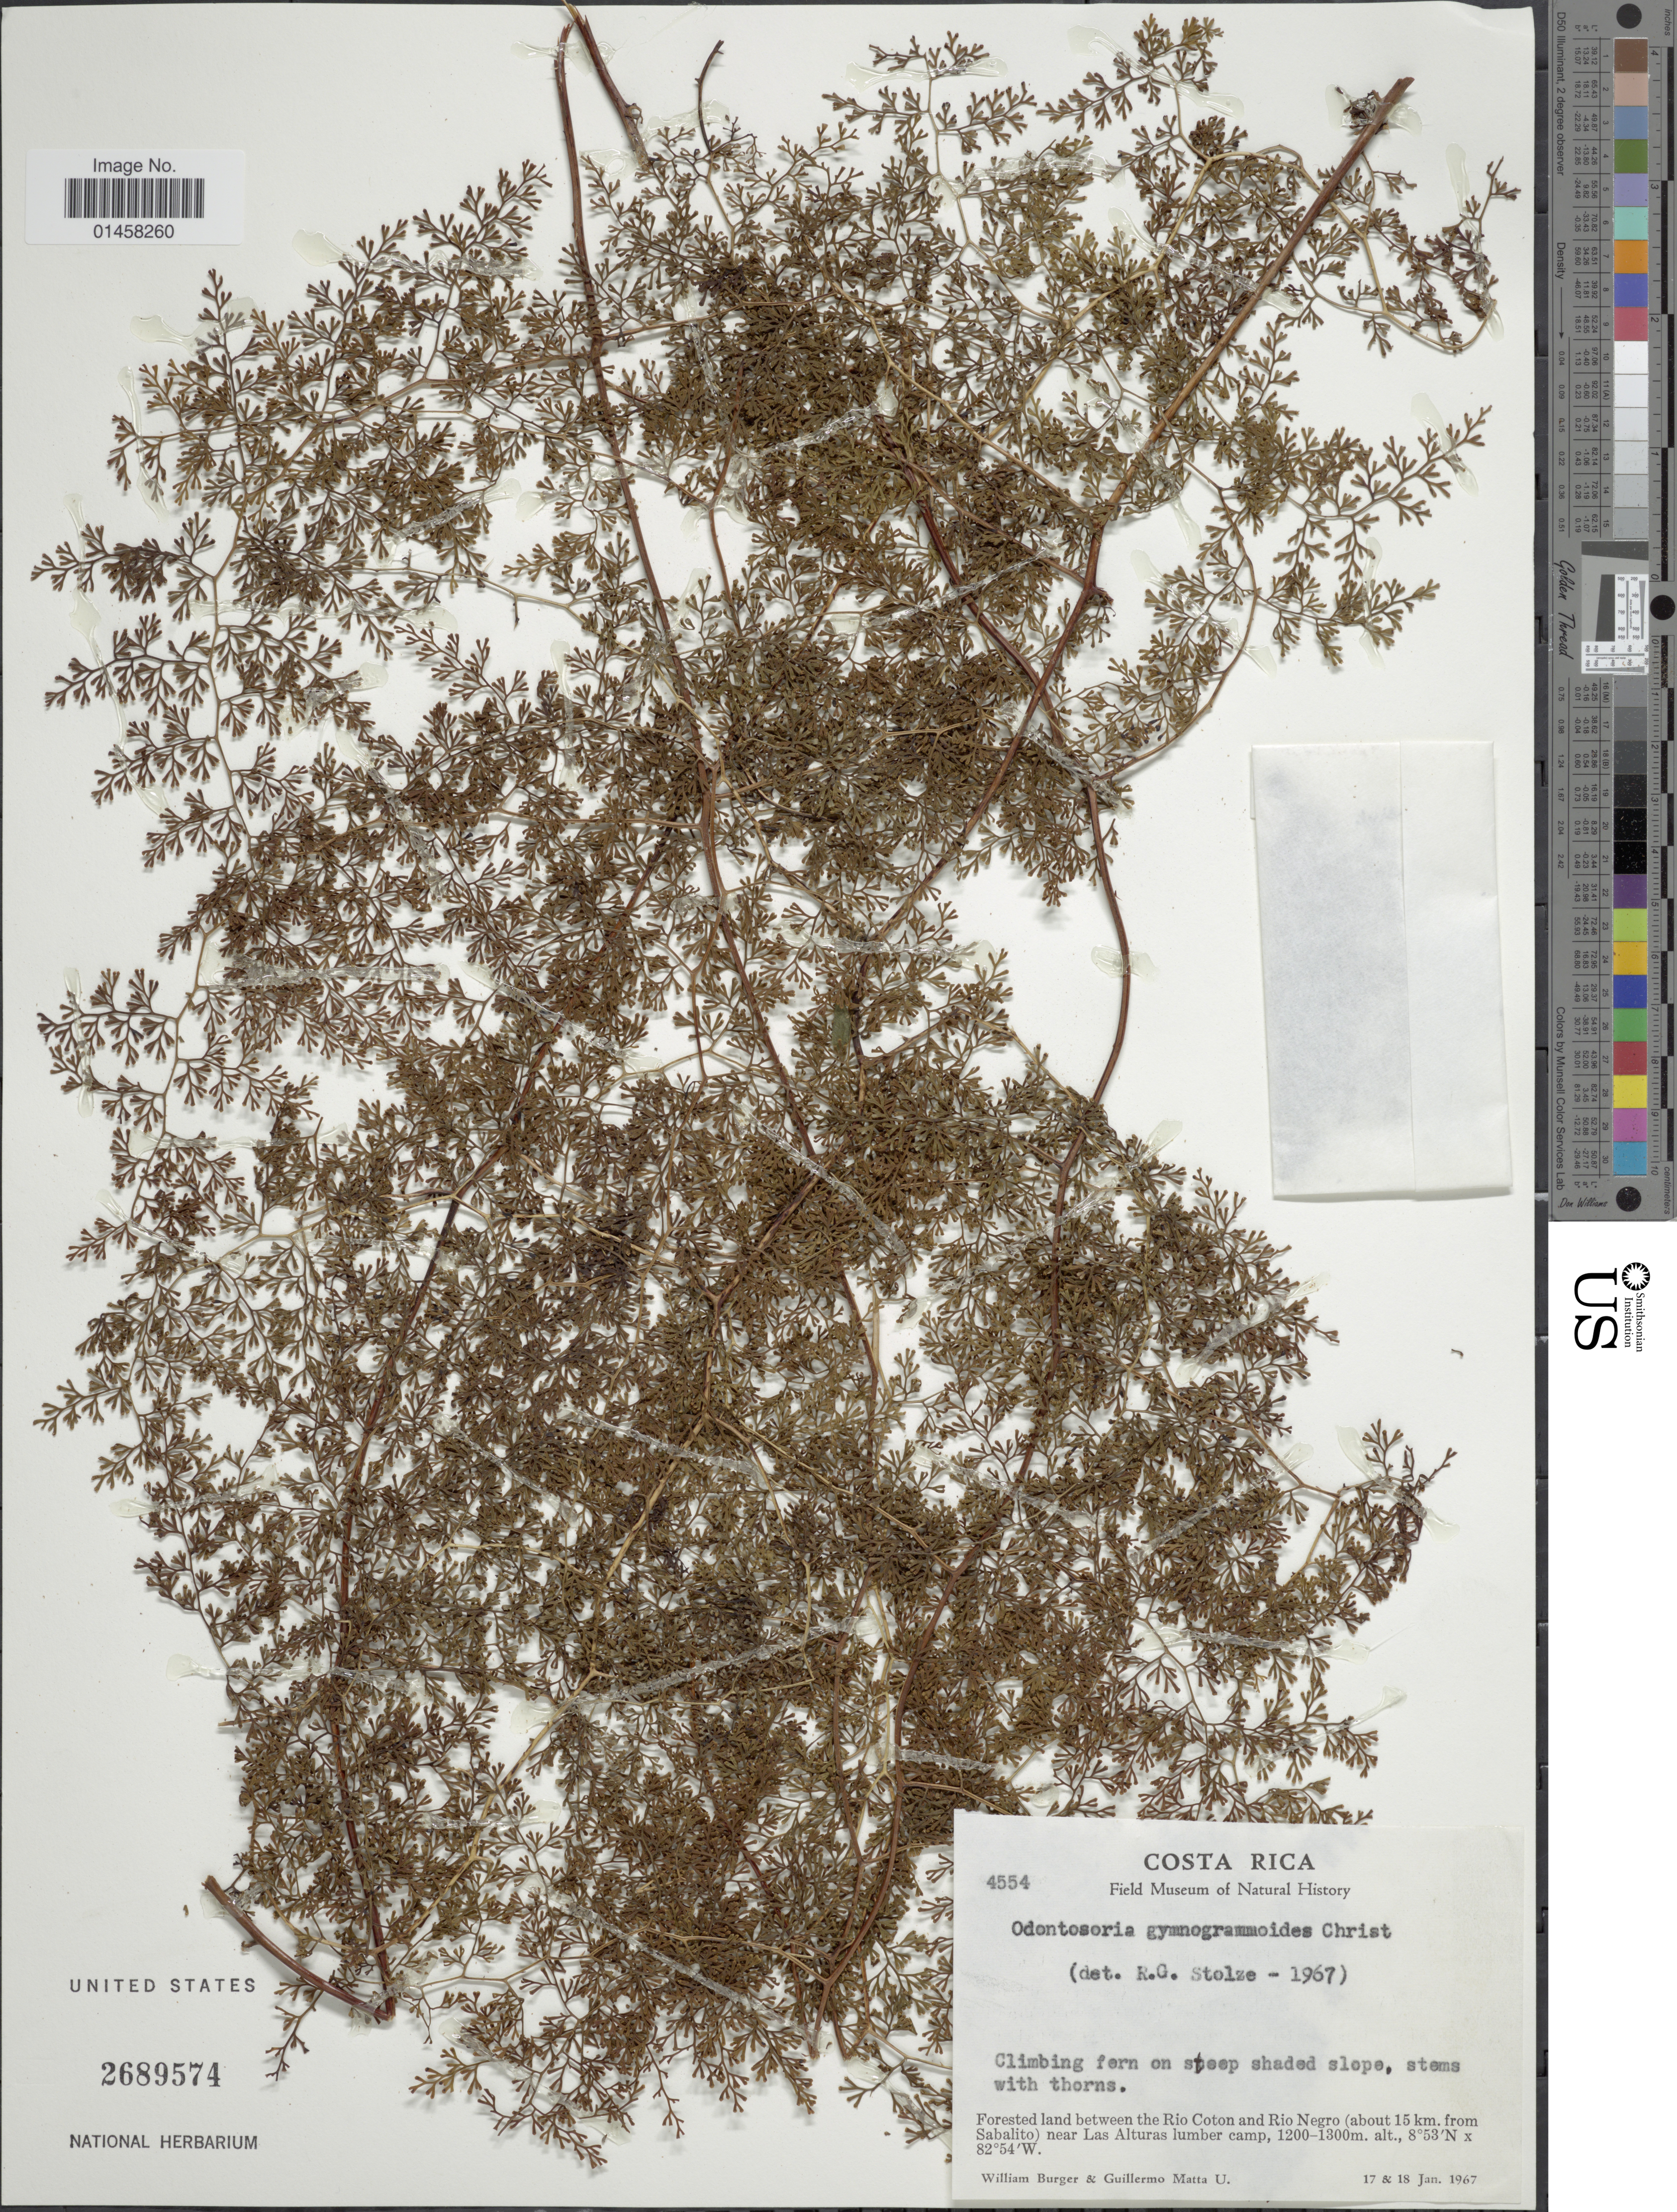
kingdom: Plantae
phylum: Tracheophyta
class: Polypodiopsida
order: Polypodiales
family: Lindsaeaceae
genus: Odontosoria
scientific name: Odontosoria gymnogrammoides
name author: Christ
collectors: W. Burger & M. Guillermo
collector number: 4554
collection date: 1967-01-17/1967-01-18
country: Costa Rica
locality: Forested land between the Rio Coton and Rio Negro (about 15 km. from Sabalito) near Las Alturas lumber camp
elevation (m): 1200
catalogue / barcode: US 2689574